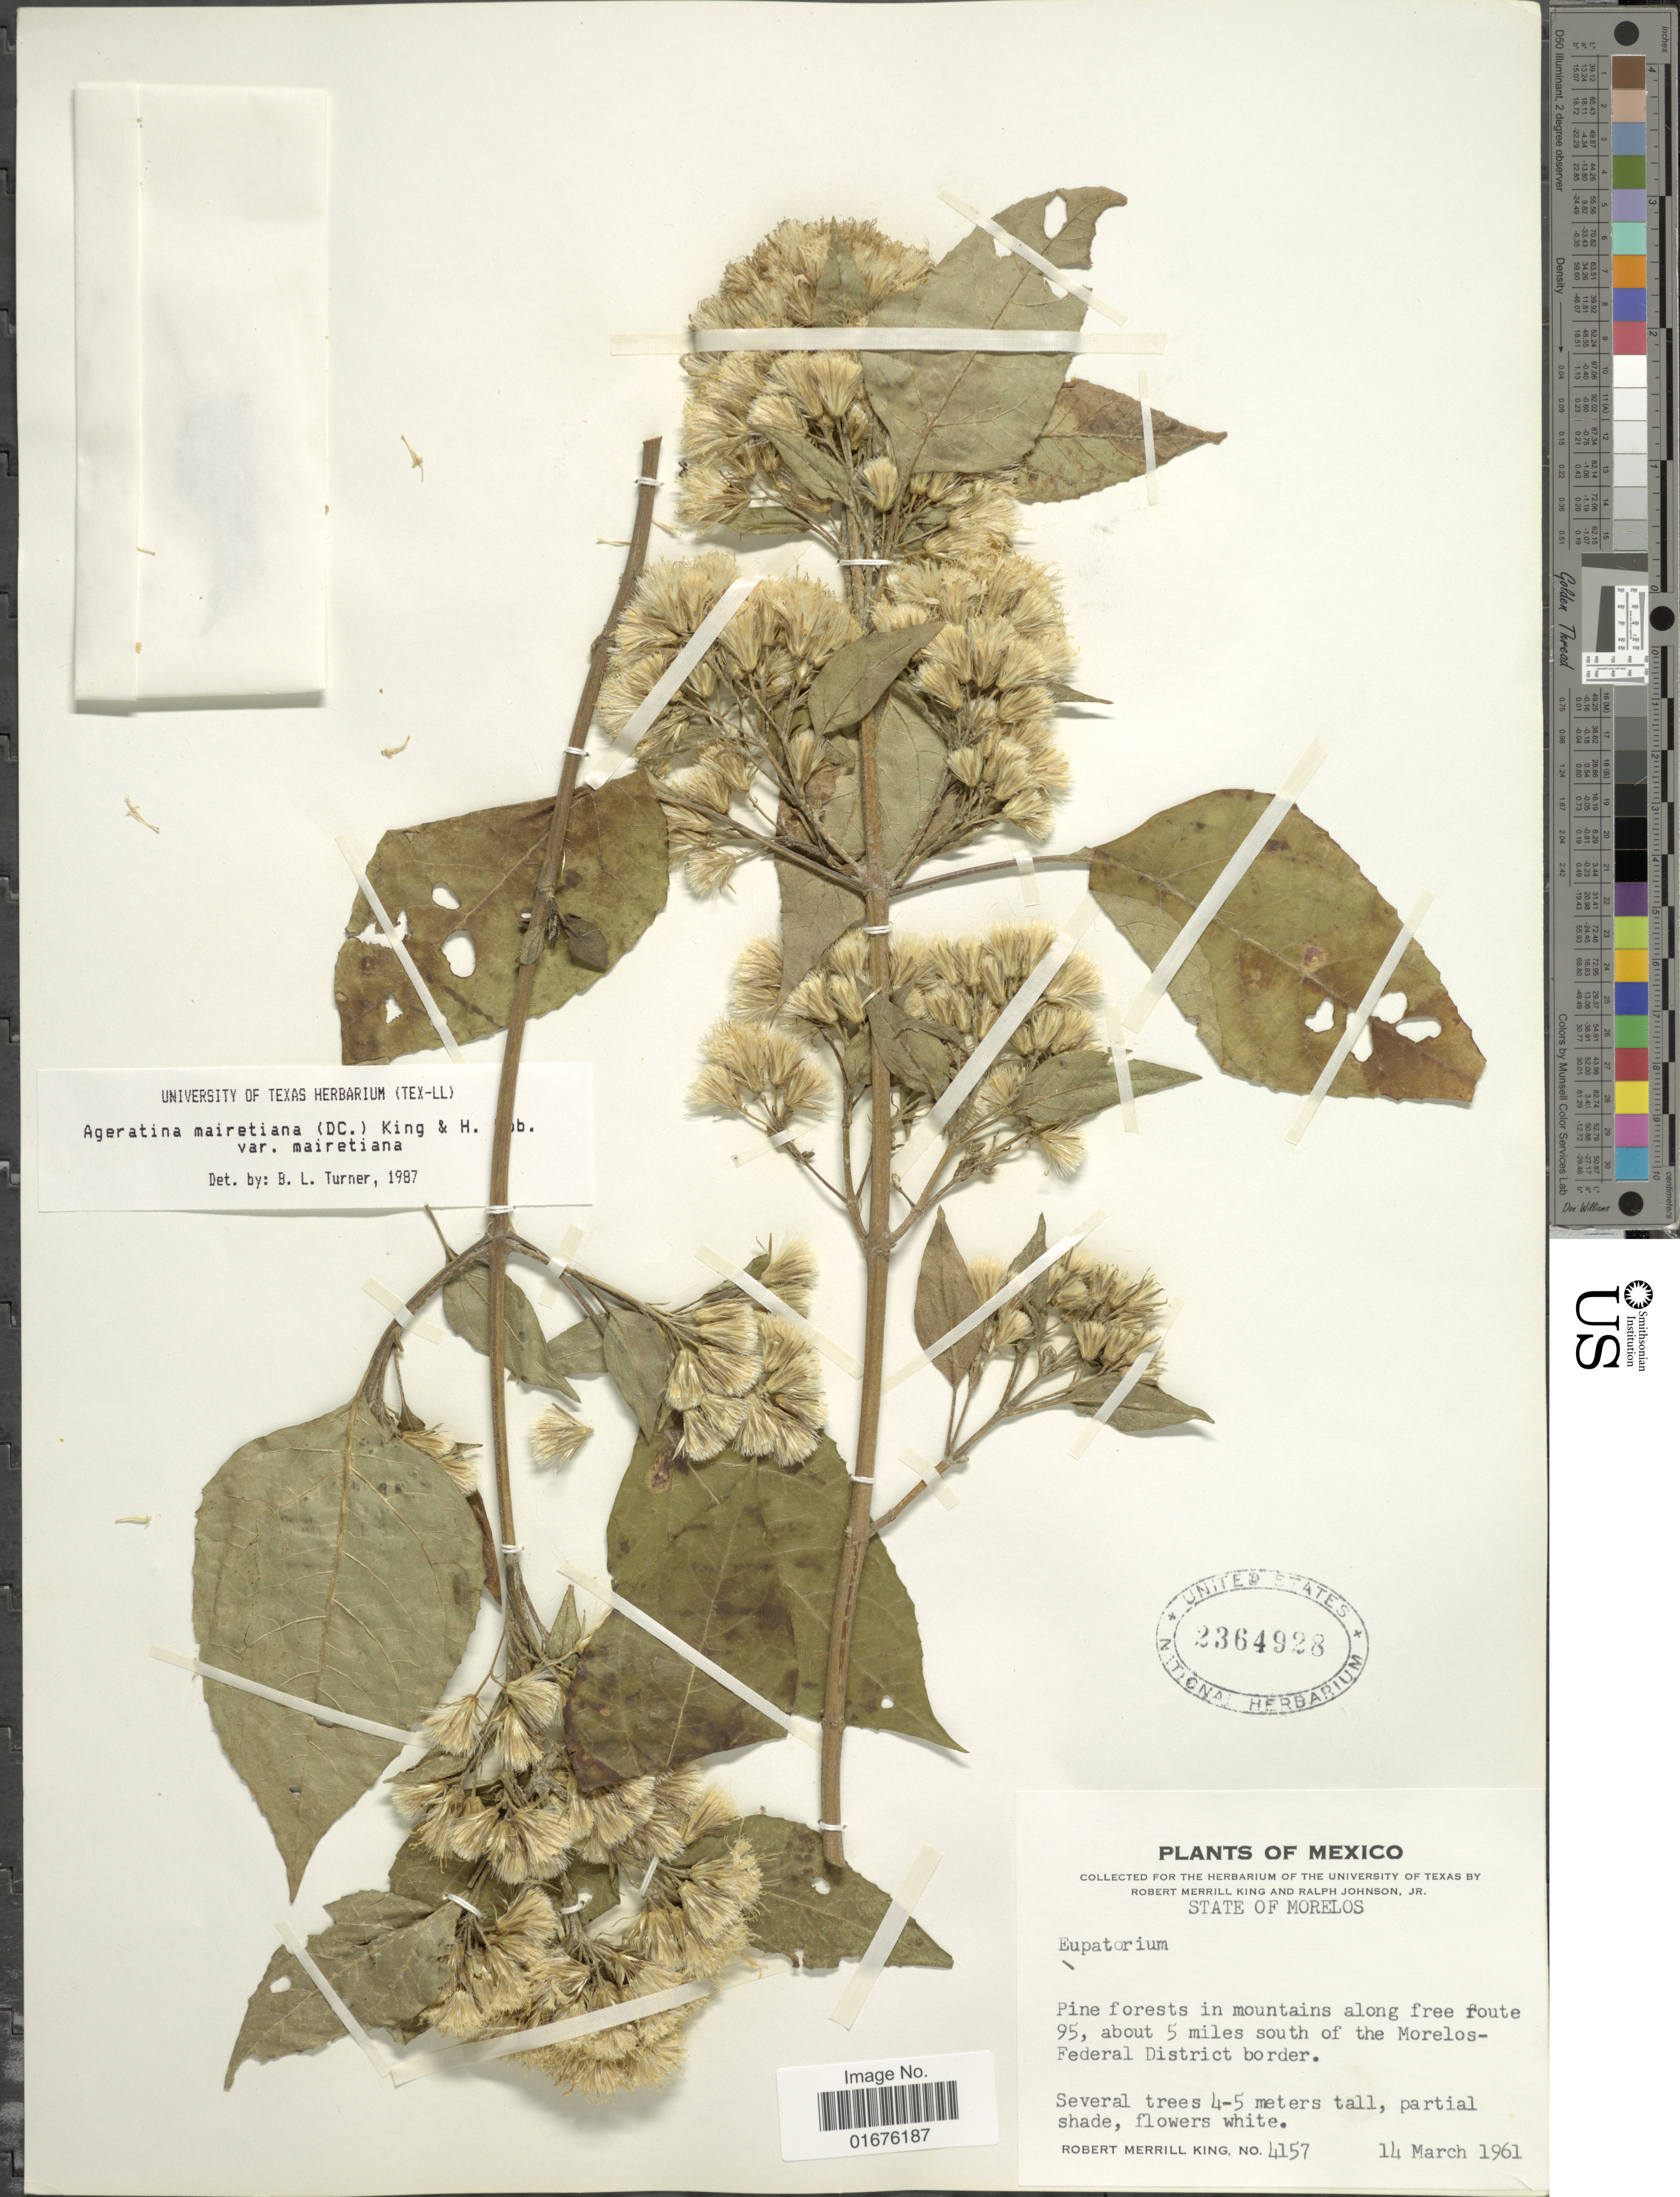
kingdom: Plantae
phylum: Tracheophyta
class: Magnoliopsida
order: Asterales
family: Asteraceae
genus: Ageratina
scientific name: Ageratina mairetiana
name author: (DC.) R.M. King & H. Rob.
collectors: R. M. King & R. Johnson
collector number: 4157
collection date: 1961-03-14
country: Mexico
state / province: Morelos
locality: Pine forests in mountains along free route 95, about 5 miles south of the Morelos- Federal District border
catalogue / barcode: US 2364928